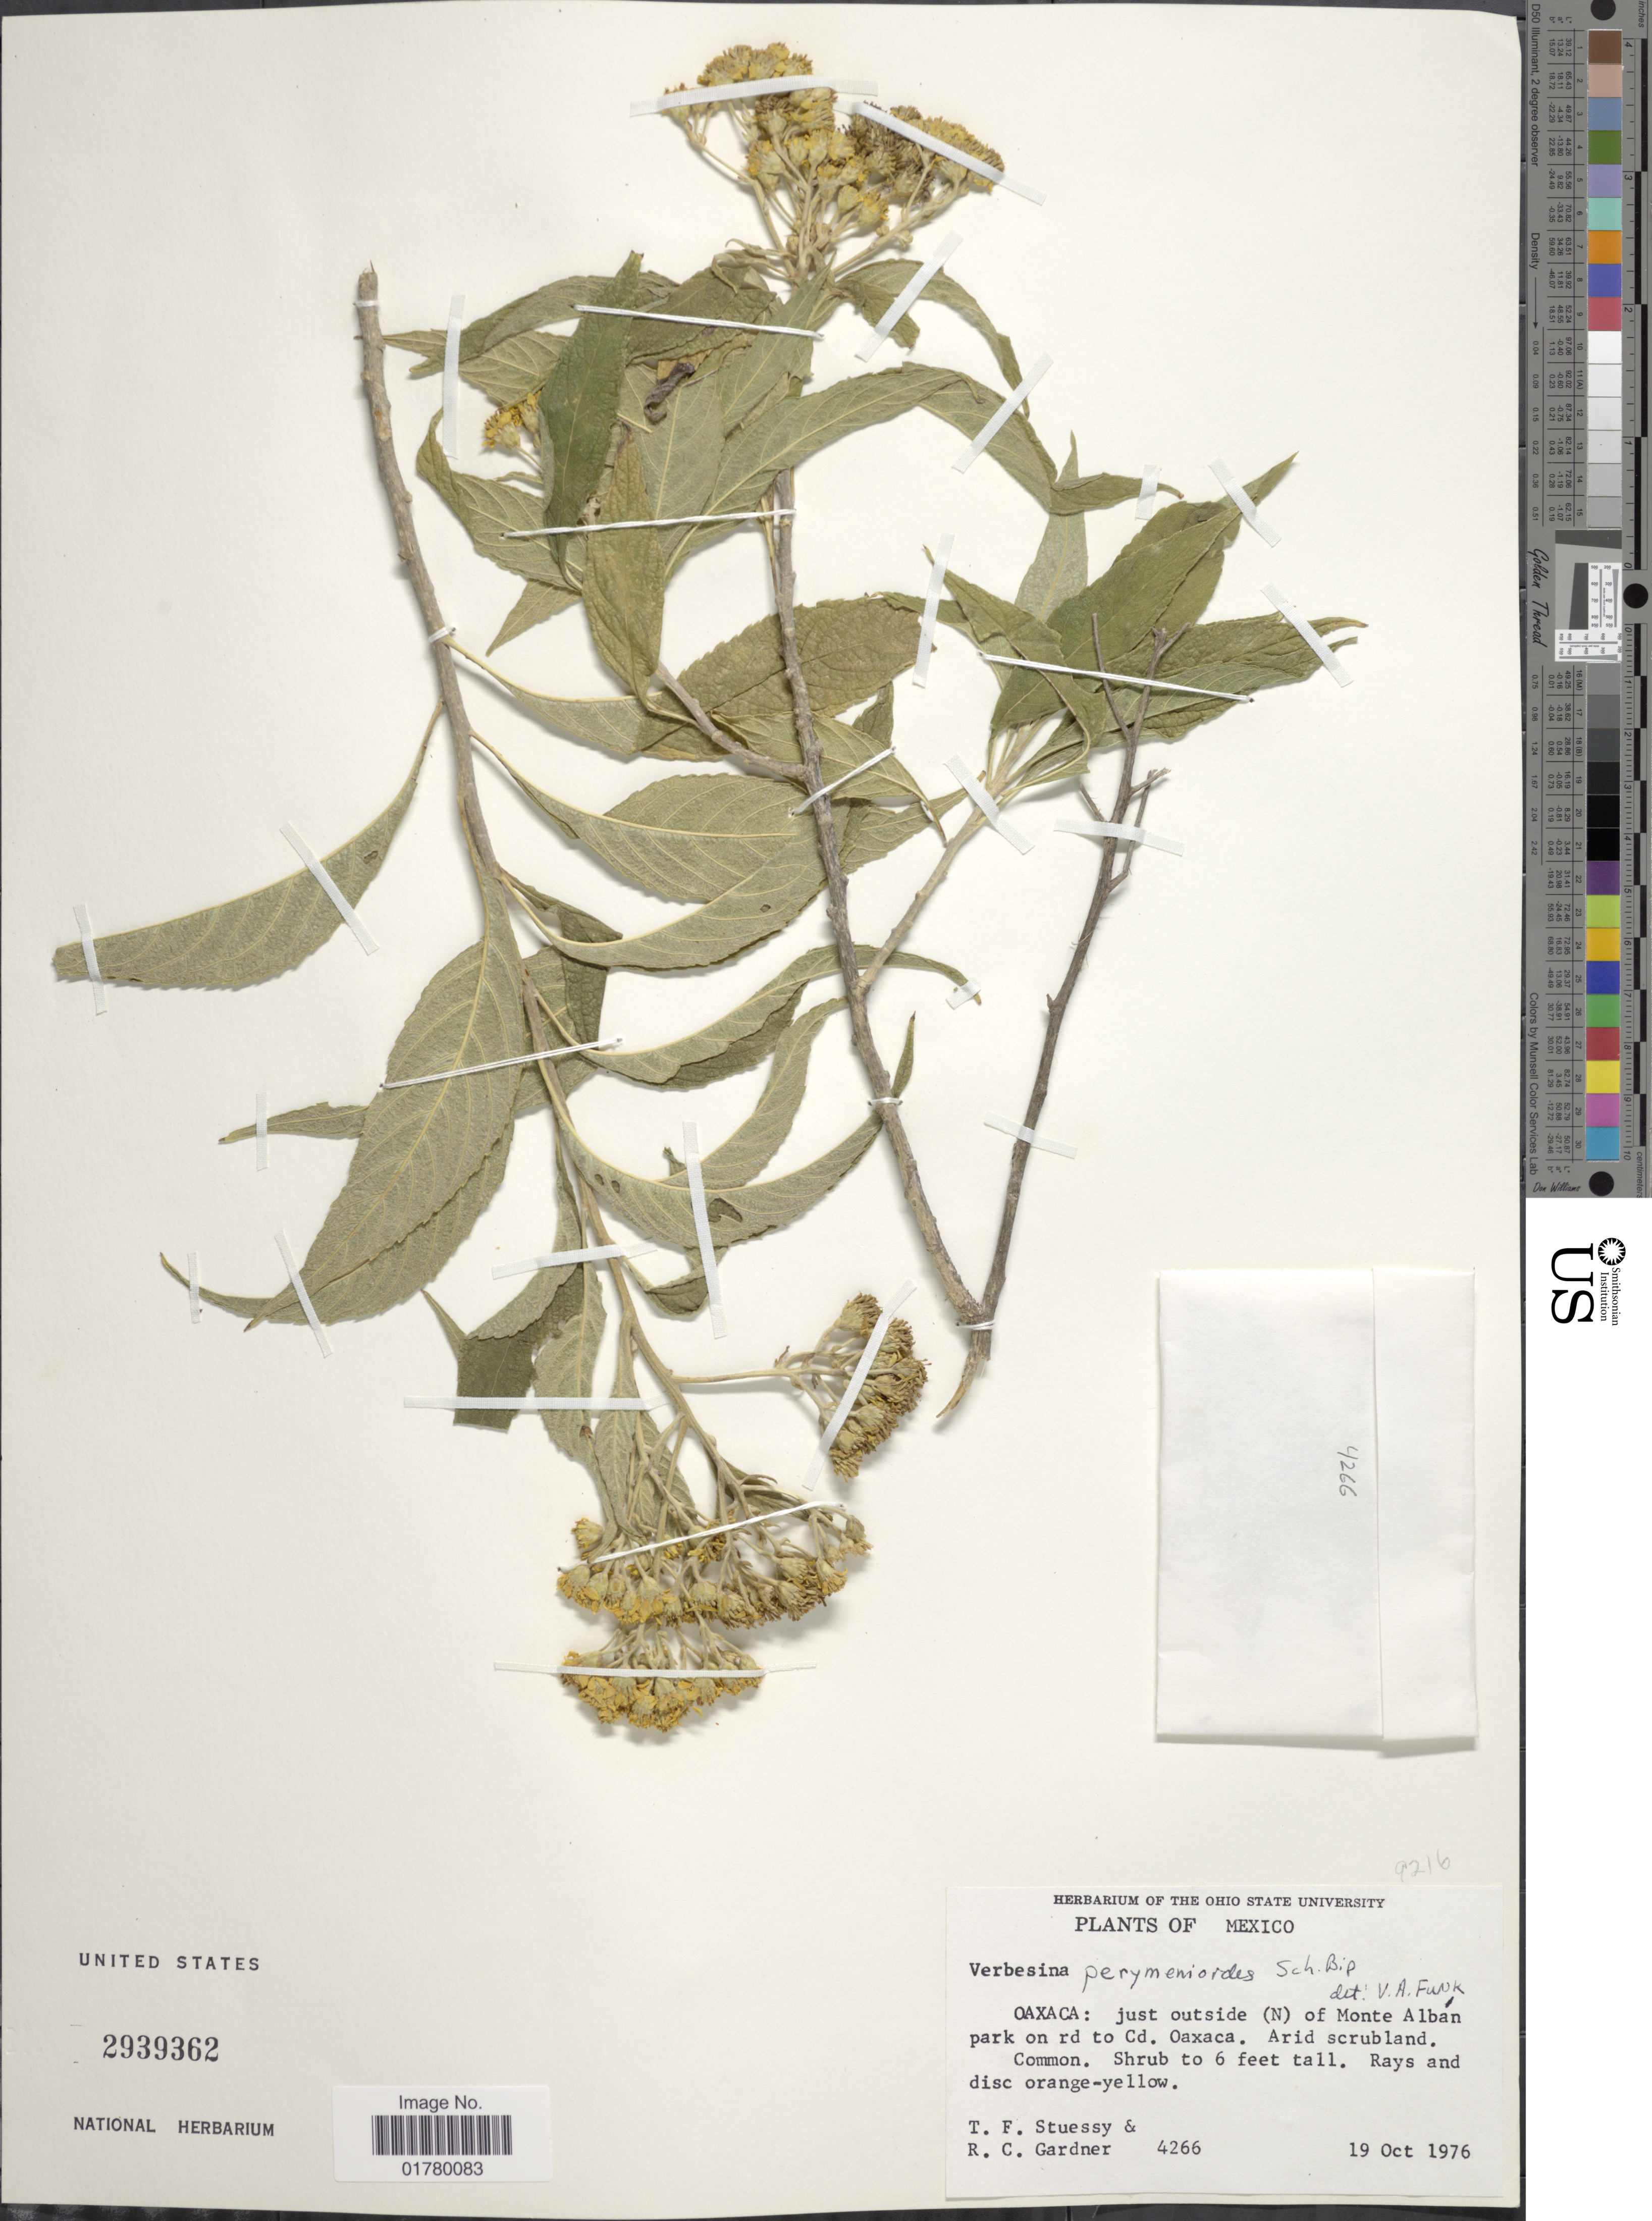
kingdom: Plantae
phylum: Tracheophyta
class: Magnoliopsida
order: Asterales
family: Asteraceae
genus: Verbesina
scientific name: Verbesina perymenioides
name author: Sch. Bip. ex Klatt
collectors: T. Stuessy & R. C. Gardner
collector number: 4266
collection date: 1976-10-19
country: Mexico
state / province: Oaxaca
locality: Just outside (N) of Monte Albán park on rd to Cd. Oaxaca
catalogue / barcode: US 2939362